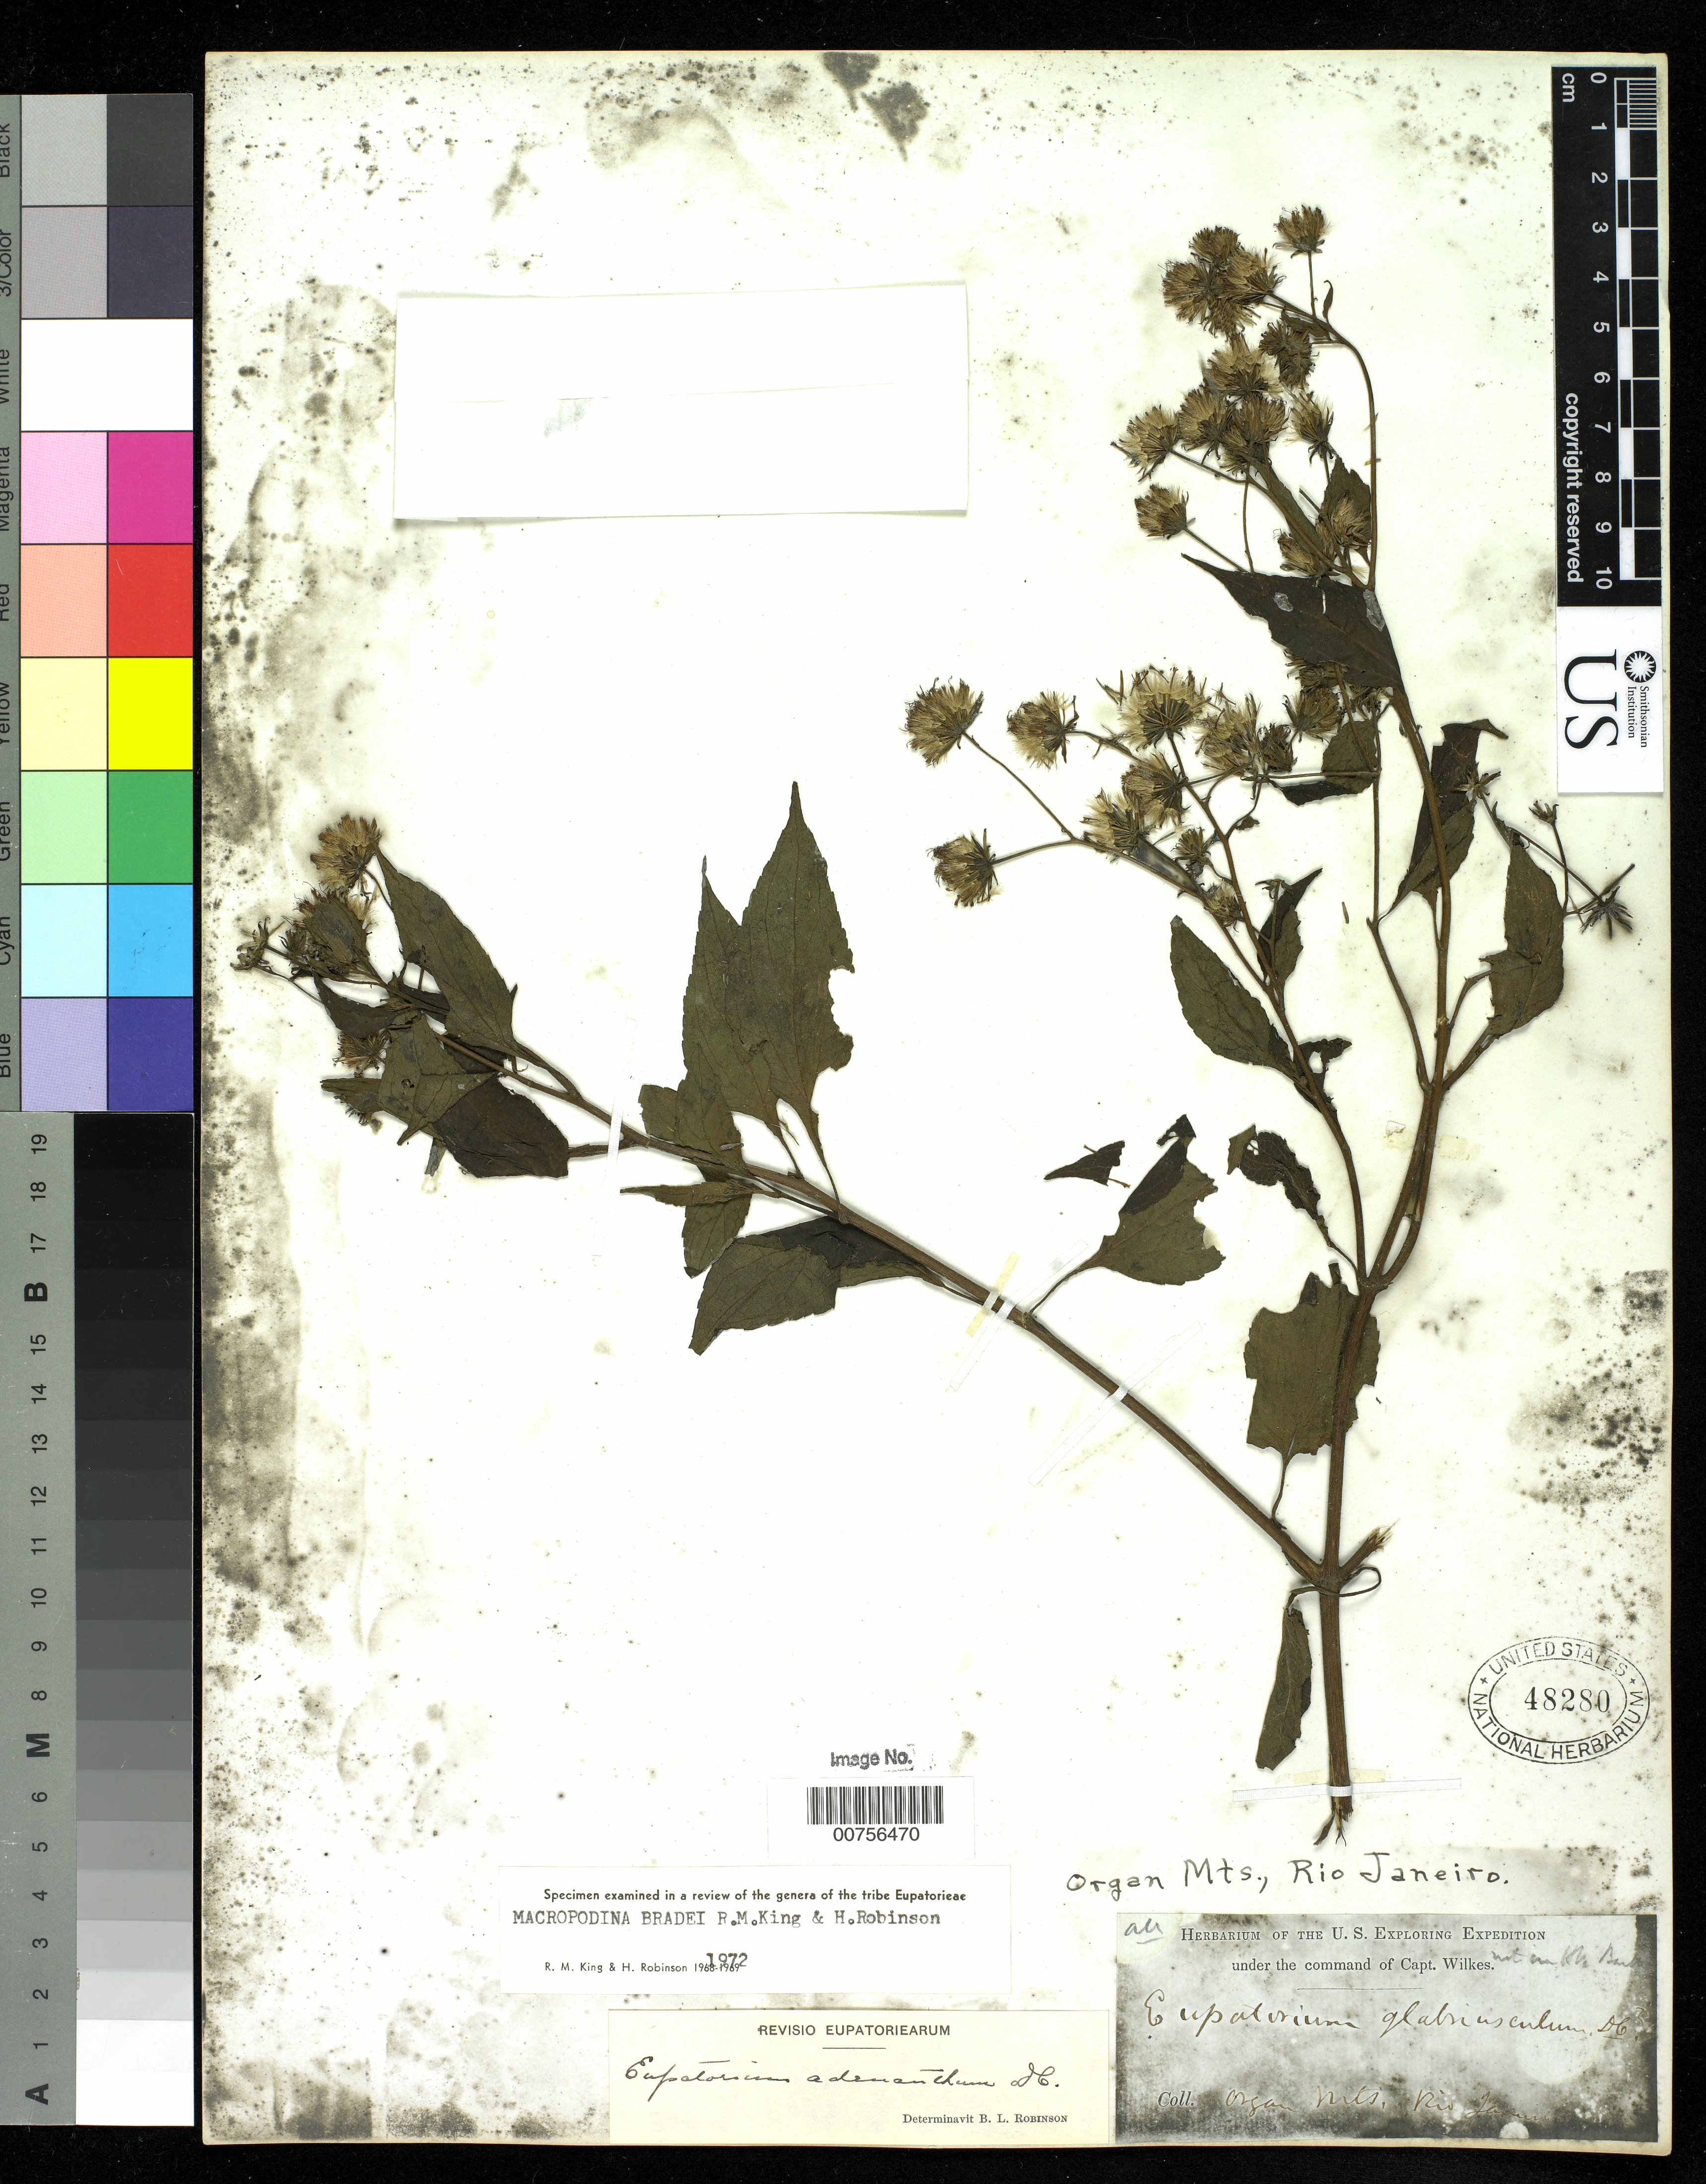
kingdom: Plantae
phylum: Tracheophyta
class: Magnoliopsida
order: Asterales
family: Asteraceae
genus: Macropodina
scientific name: Macropodina bradei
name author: R.M. King & H. Rob.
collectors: Wilkes Explor. Exped.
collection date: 1838/1842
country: Brazil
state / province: Rio de Janeiro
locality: Organ Mts.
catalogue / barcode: US 48280